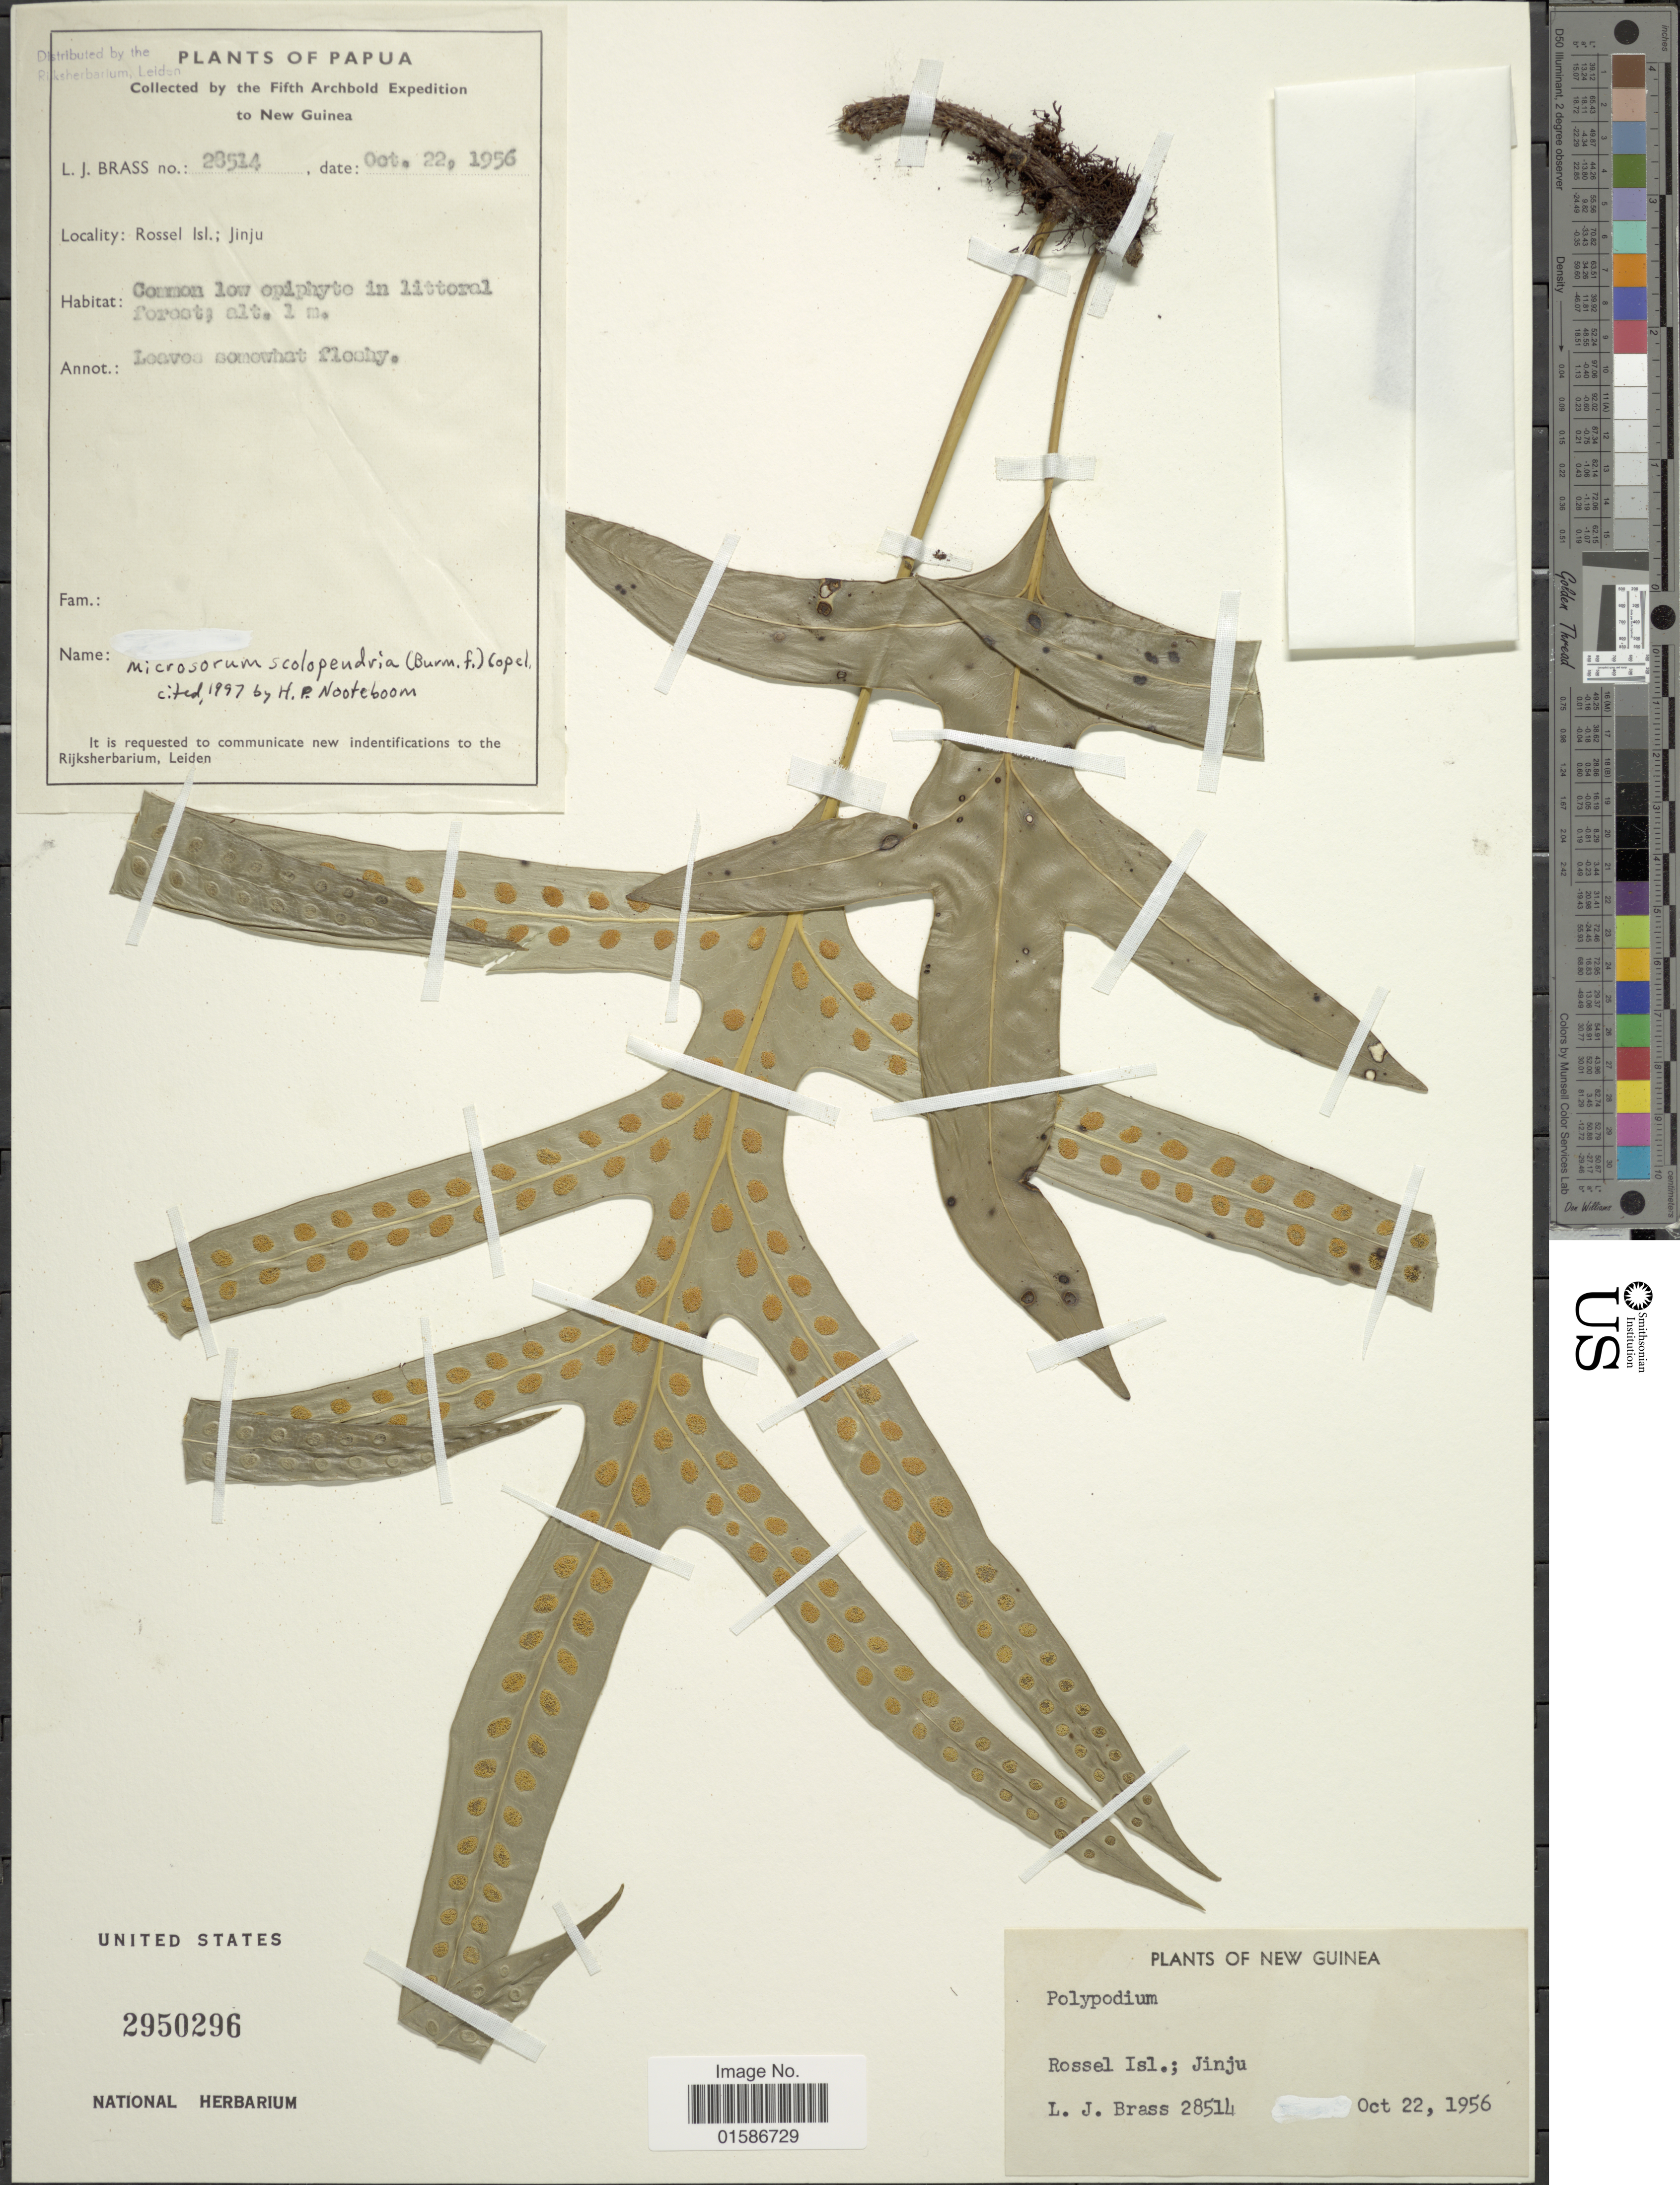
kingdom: Plantae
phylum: Tracheophyta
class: Polypodiopsida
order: Polypodiales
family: Polypodiaceae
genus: Microsorum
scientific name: Microsorum scolopendria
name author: (Burm. f.) Copel.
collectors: L. J. Brass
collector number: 28514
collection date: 1956-10-22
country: Papua New Guinea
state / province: Milne Bay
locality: Rossel Isl; Jinju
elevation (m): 1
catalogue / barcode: US 2950296